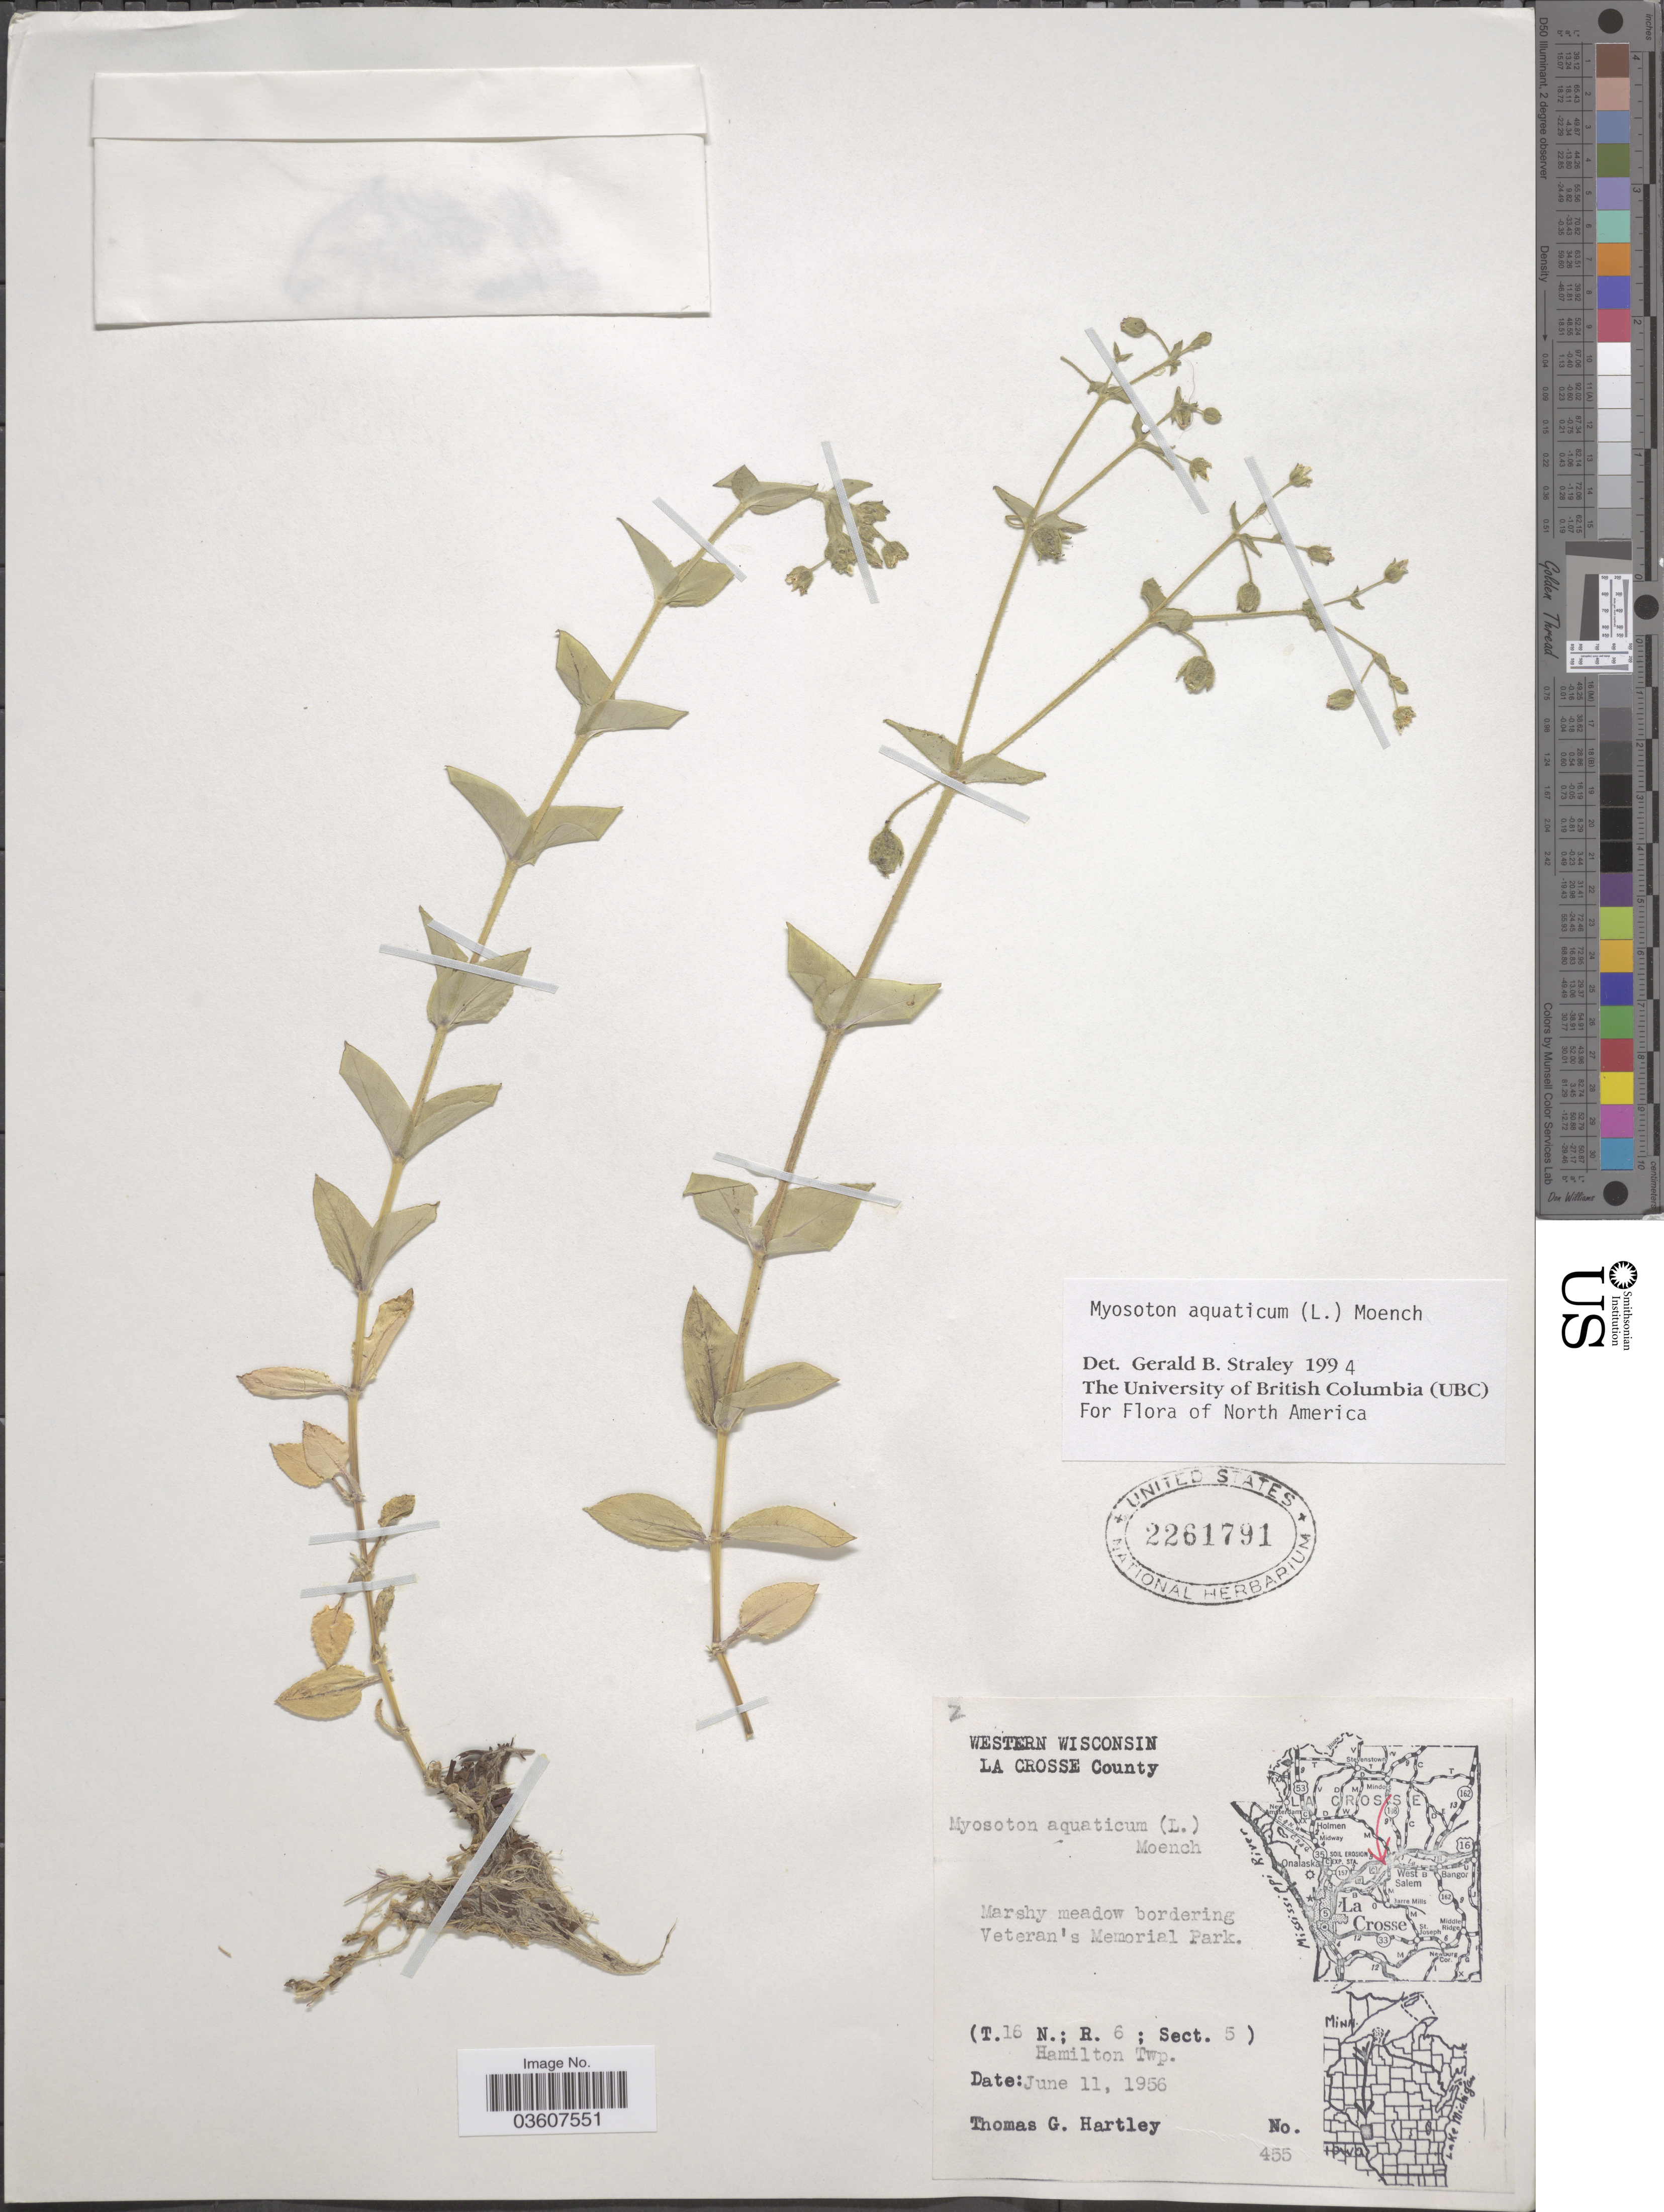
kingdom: Plantae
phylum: Tracheophyta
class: Magnoliopsida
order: Caryophyllales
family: Caryophyllaceae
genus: Stellaria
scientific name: Stellaria aquatica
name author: L.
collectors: T. G. Hartley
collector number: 455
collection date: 1956-06-11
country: United States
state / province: Wisconsin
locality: Western Wisconsin. La Crosse County. Marshy meadow bordering Veteran's Memorial Park (T.16 N.; R. 6 ; Sect. 5). Hamilton Twp.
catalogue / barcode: US 2261791